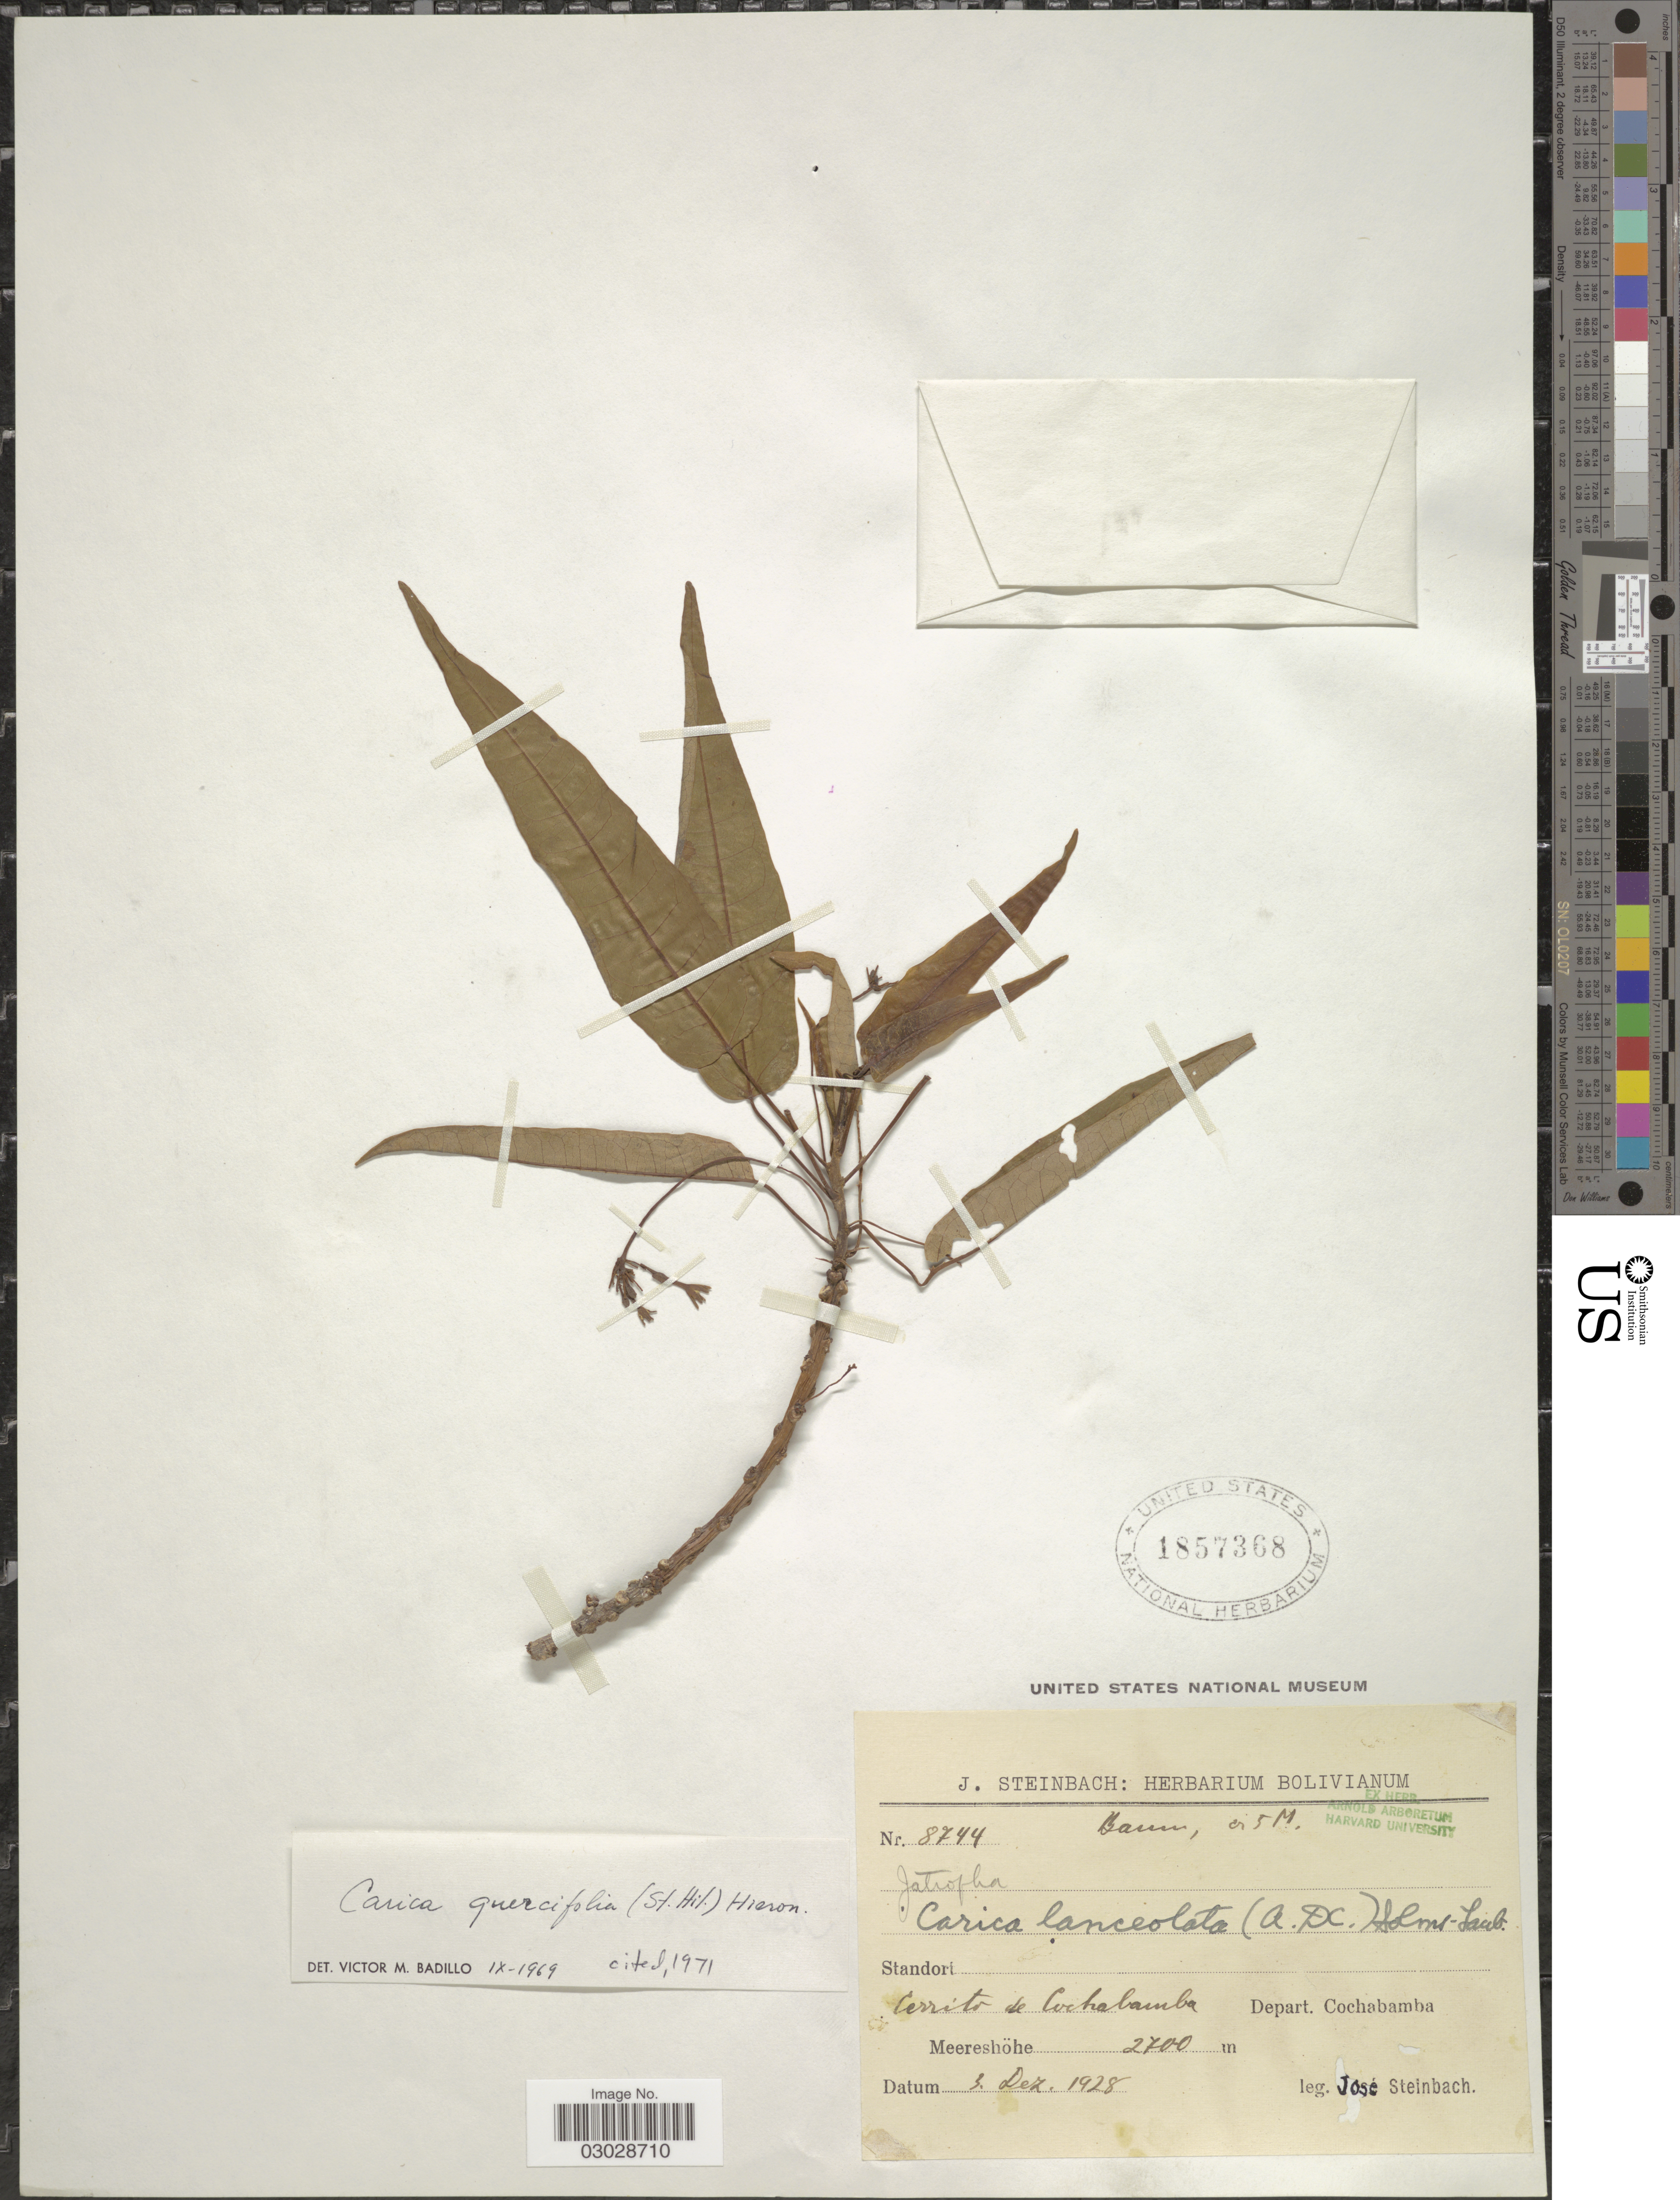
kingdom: Plantae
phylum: Tracheophyta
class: Magnoliopsida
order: Brassicales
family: Caricaceae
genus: Vasconcellea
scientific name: Vasconcellea quercifolia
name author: A. St.-Hil.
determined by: Strong, M. T., (US), Smithsonian Institution - National Museum of Natural History (UNITED STATES)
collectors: J. Steinbach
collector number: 8744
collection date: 1928-12-03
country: Bolivia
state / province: Cochabamba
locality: Cerrito de Cochabamba, Depart. Cochabamba.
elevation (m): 2700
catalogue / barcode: US 1857368